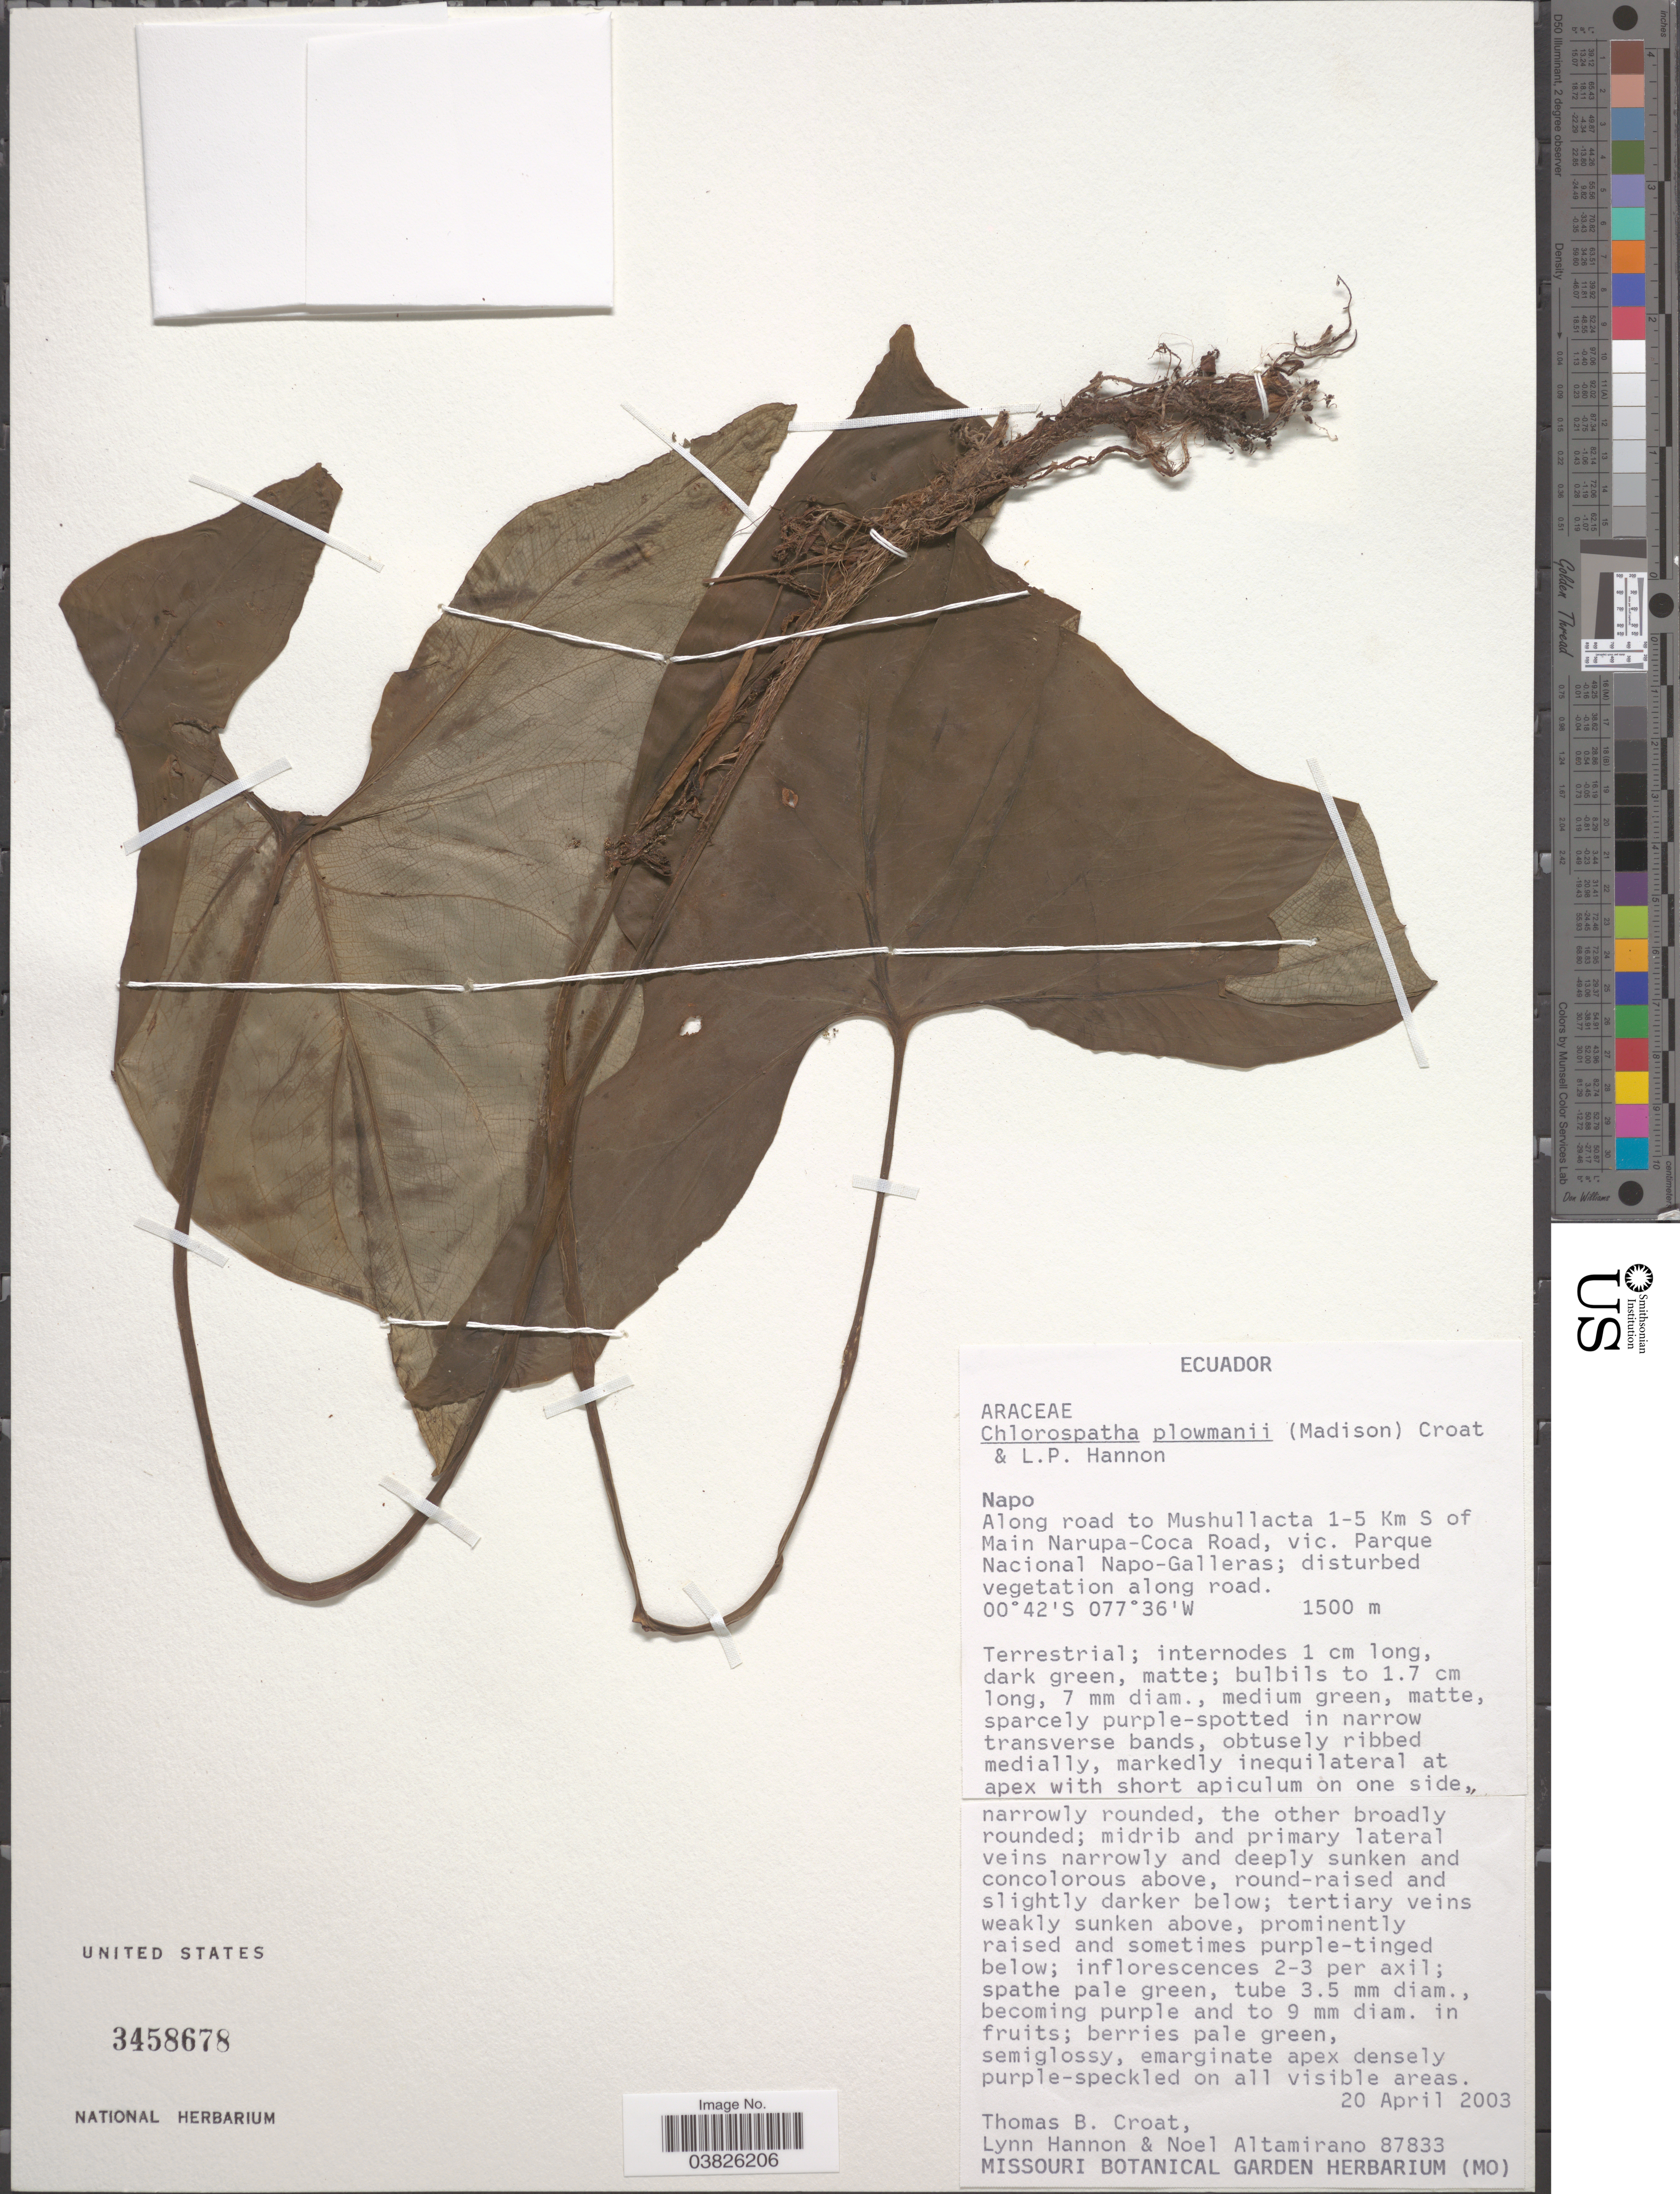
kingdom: Plantae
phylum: Tracheophyta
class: Liliopsida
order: Alismatales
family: Araceae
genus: Chlorospatha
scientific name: Chlorospatha oblongifolia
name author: Croat & L.P. Hannon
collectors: T. B. Croat, L. Hannon & N. Altamirano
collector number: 87833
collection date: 2003-04-20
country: Ecuador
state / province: Napo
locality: Along road to Mushullacta 1-5 Km S of Main Narupa-Coca Road, vic. Parque Nacional Napo-Galleras.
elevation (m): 1500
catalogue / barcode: US 3458678